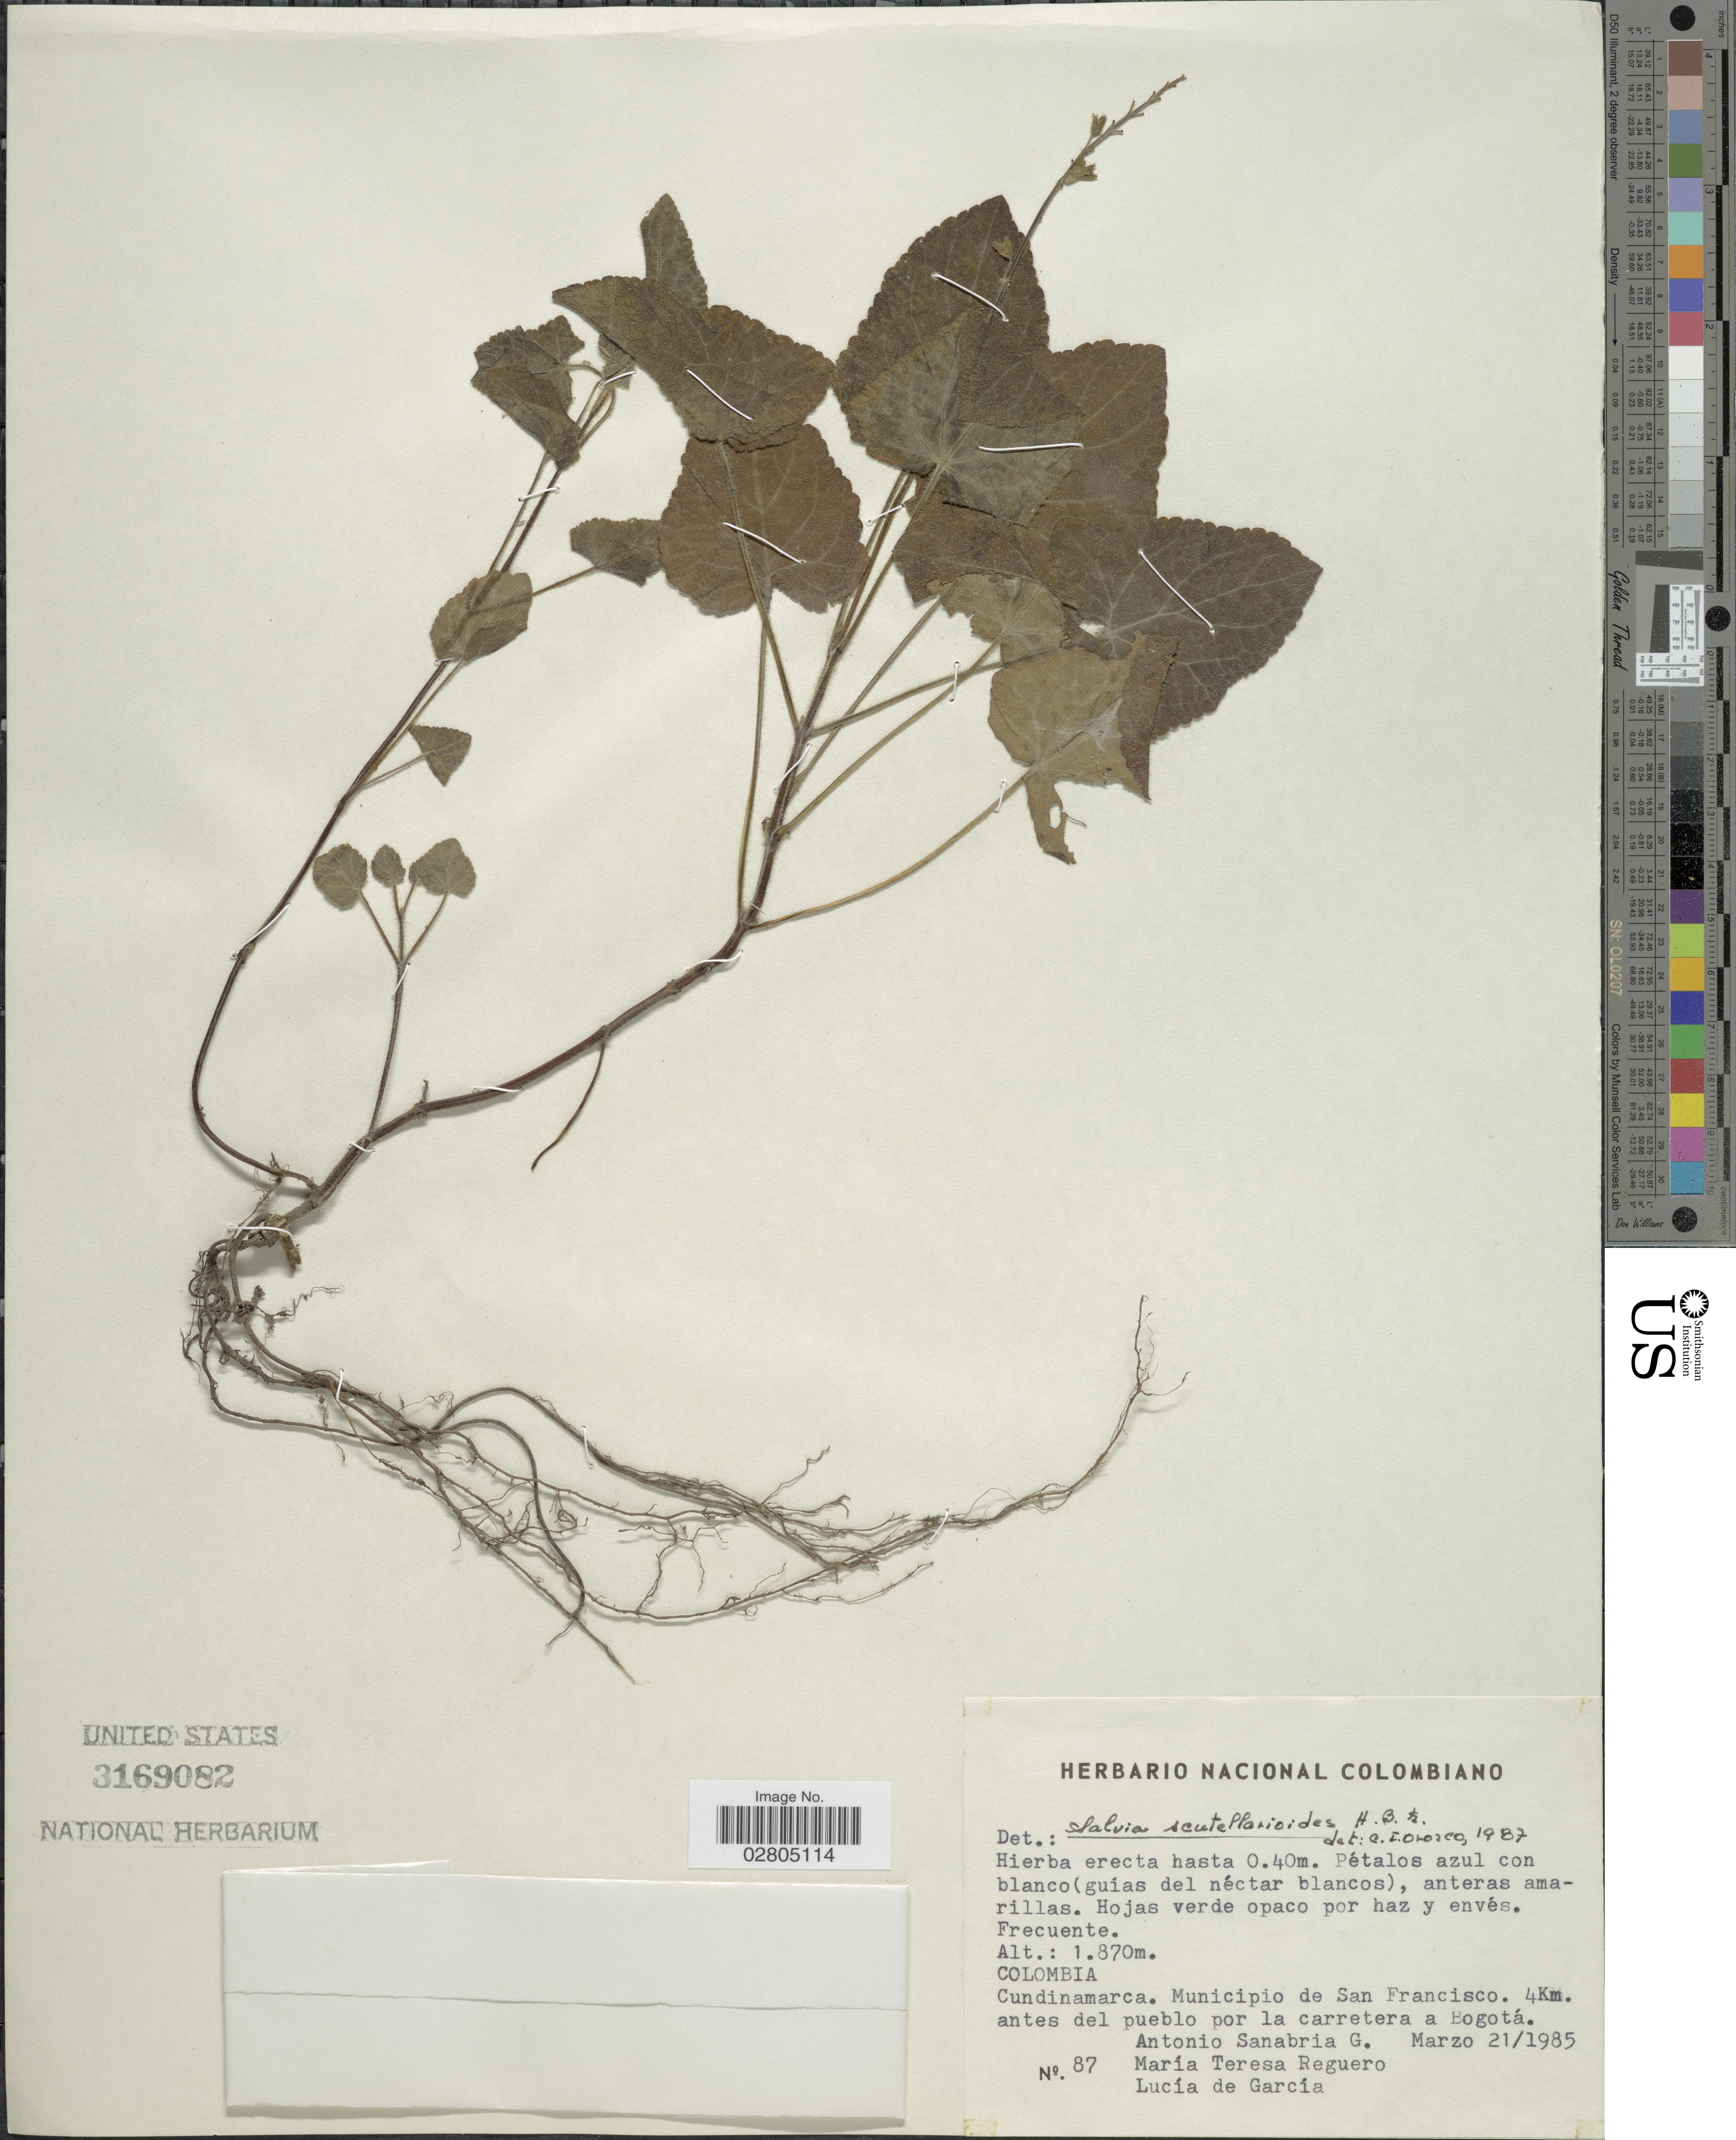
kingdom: Plantae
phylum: Tracheophyta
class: Magnoliopsida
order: Lamiales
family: Lamiaceae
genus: Salvia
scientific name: Salvia scutellarioides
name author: Kunth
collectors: A. Sanabria G., M. Reguero & L. De García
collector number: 87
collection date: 1985-03-21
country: Colombia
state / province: Cundinamarca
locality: Municipio de San Francisco, 4 Km. antes del pueblo por la carretera a Bogotá.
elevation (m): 1870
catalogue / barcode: US 3169082